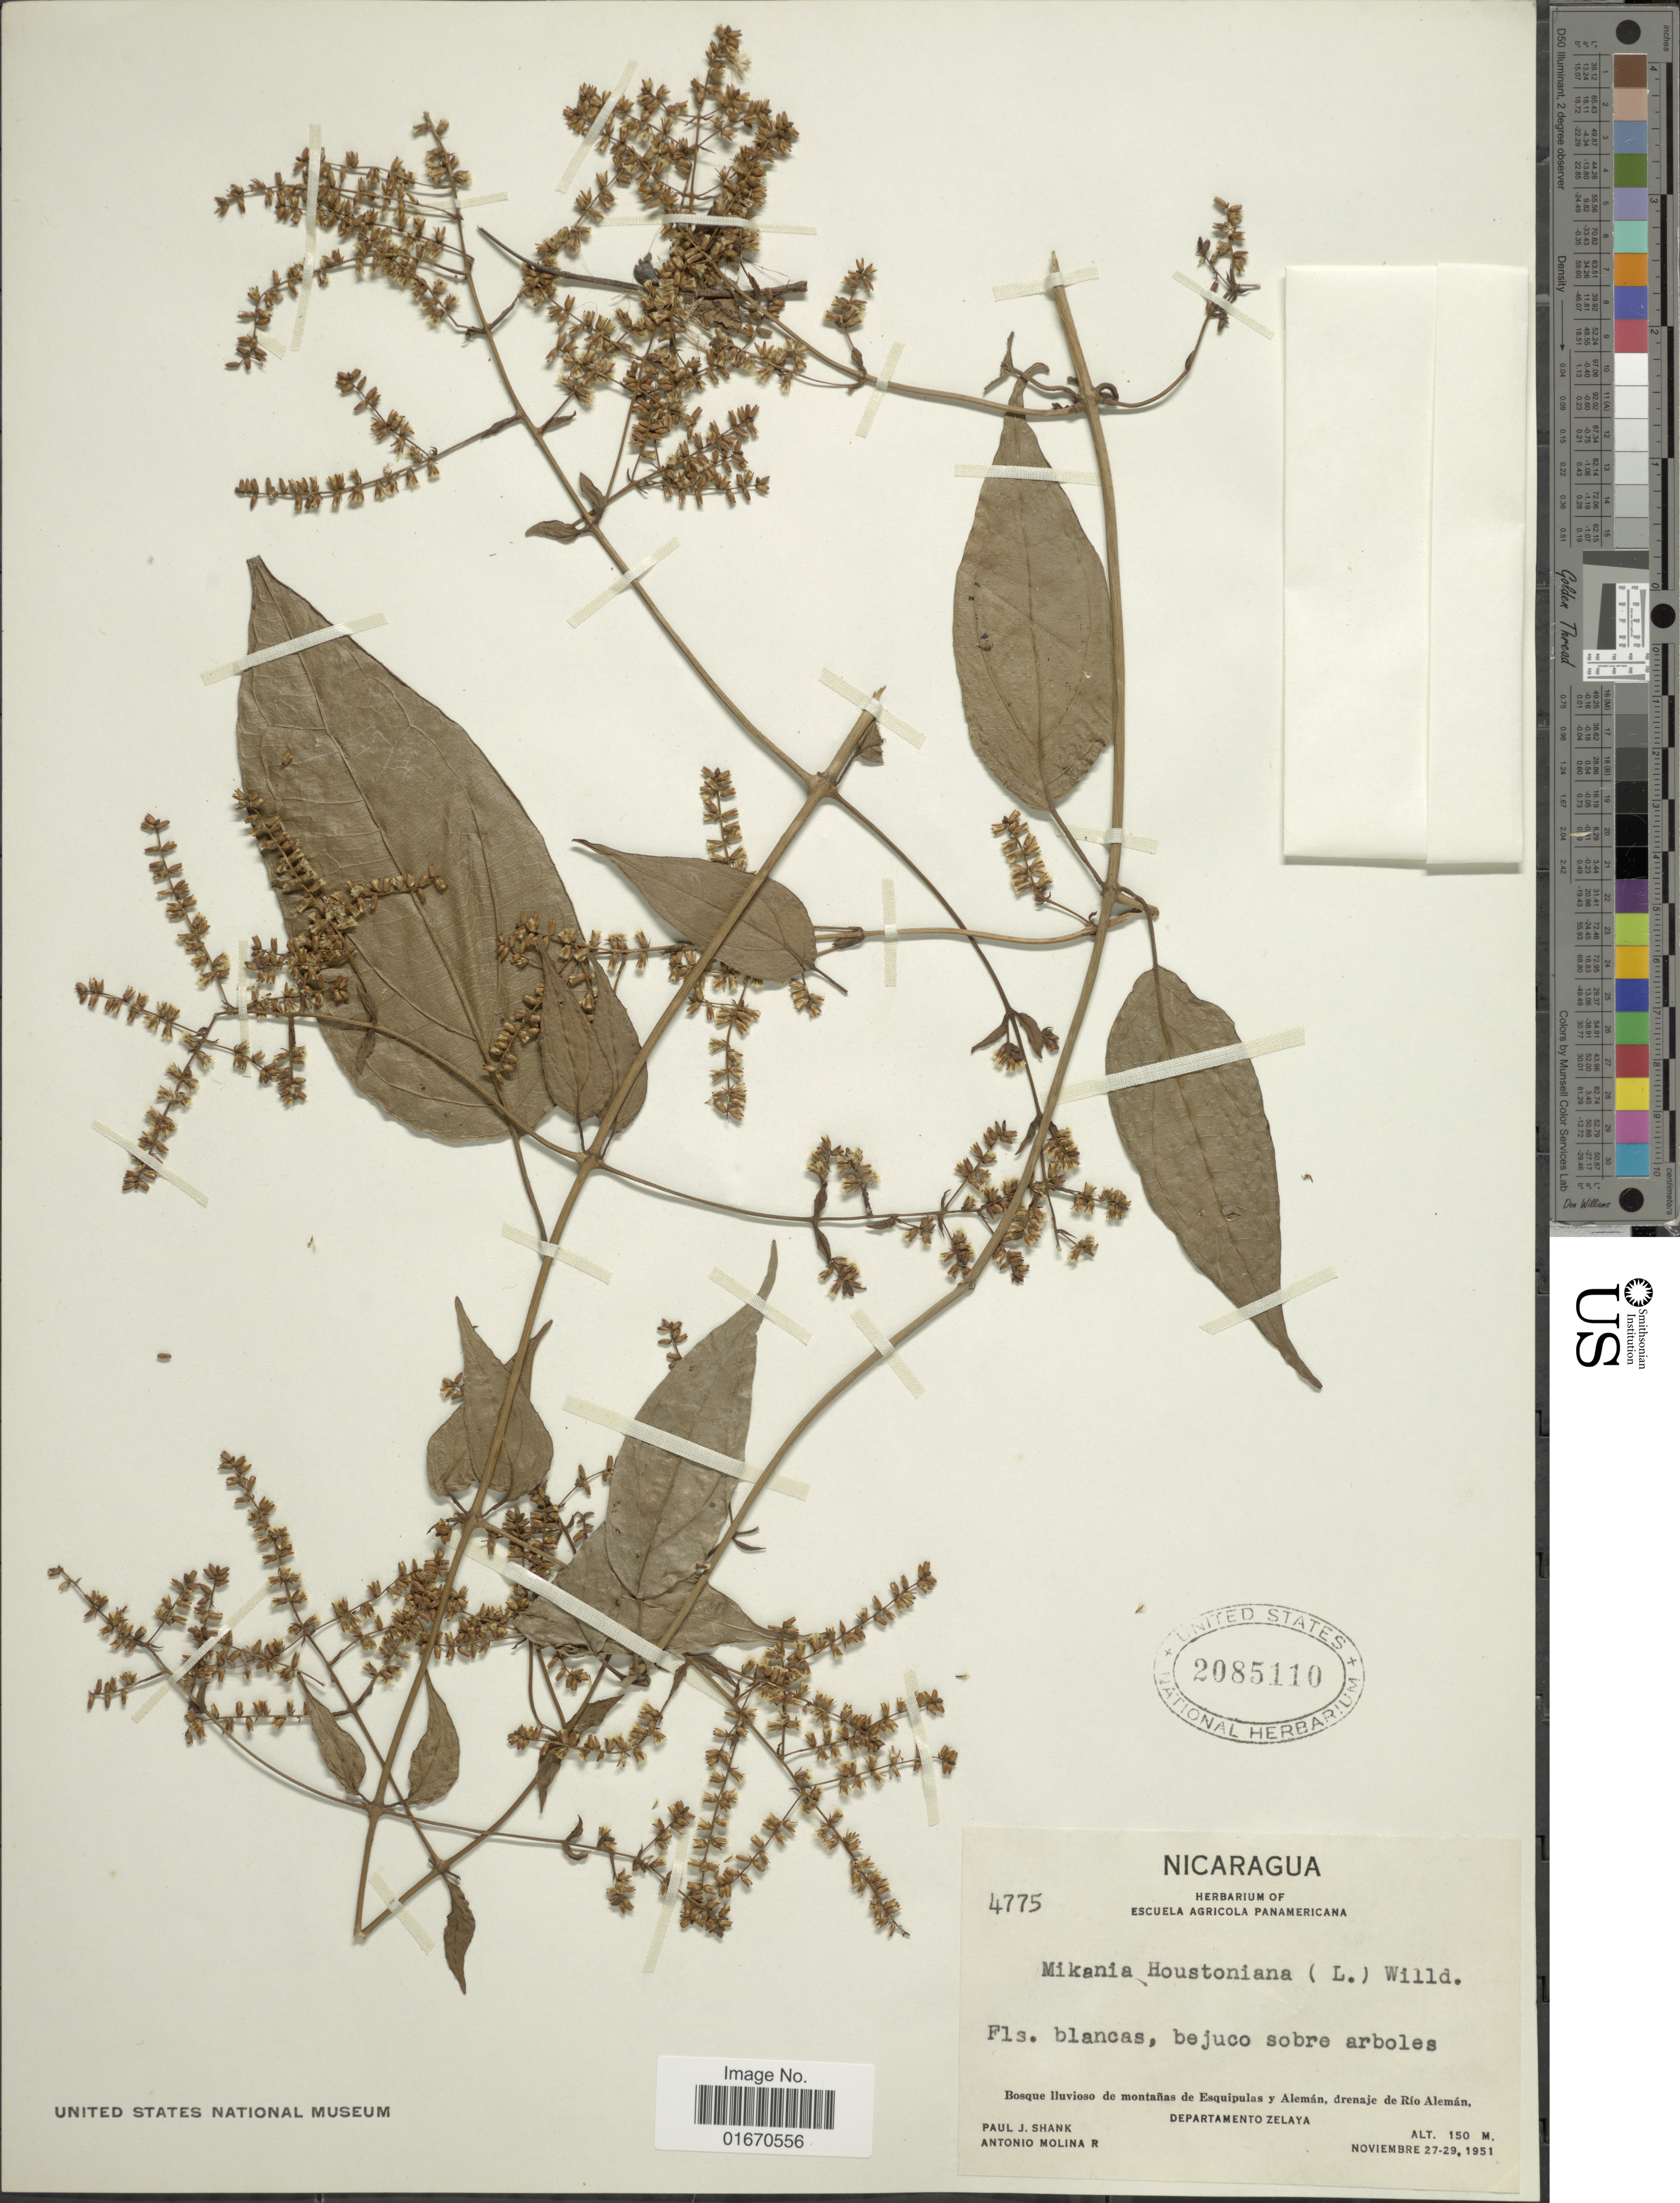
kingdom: Plantae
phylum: Tracheophyta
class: Magnoliopsida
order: Asterales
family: Asteraceae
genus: Mikania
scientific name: Mikania leiostachya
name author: Benth.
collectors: P. J. Shank & A. Molina R.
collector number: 4775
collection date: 1951-11-27/1951-11-29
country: Nicaragua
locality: Montanas de Esquipulas y Aleman, drenaje de Rio Aleman, departamento Zelaya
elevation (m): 150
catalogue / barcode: US 2085110